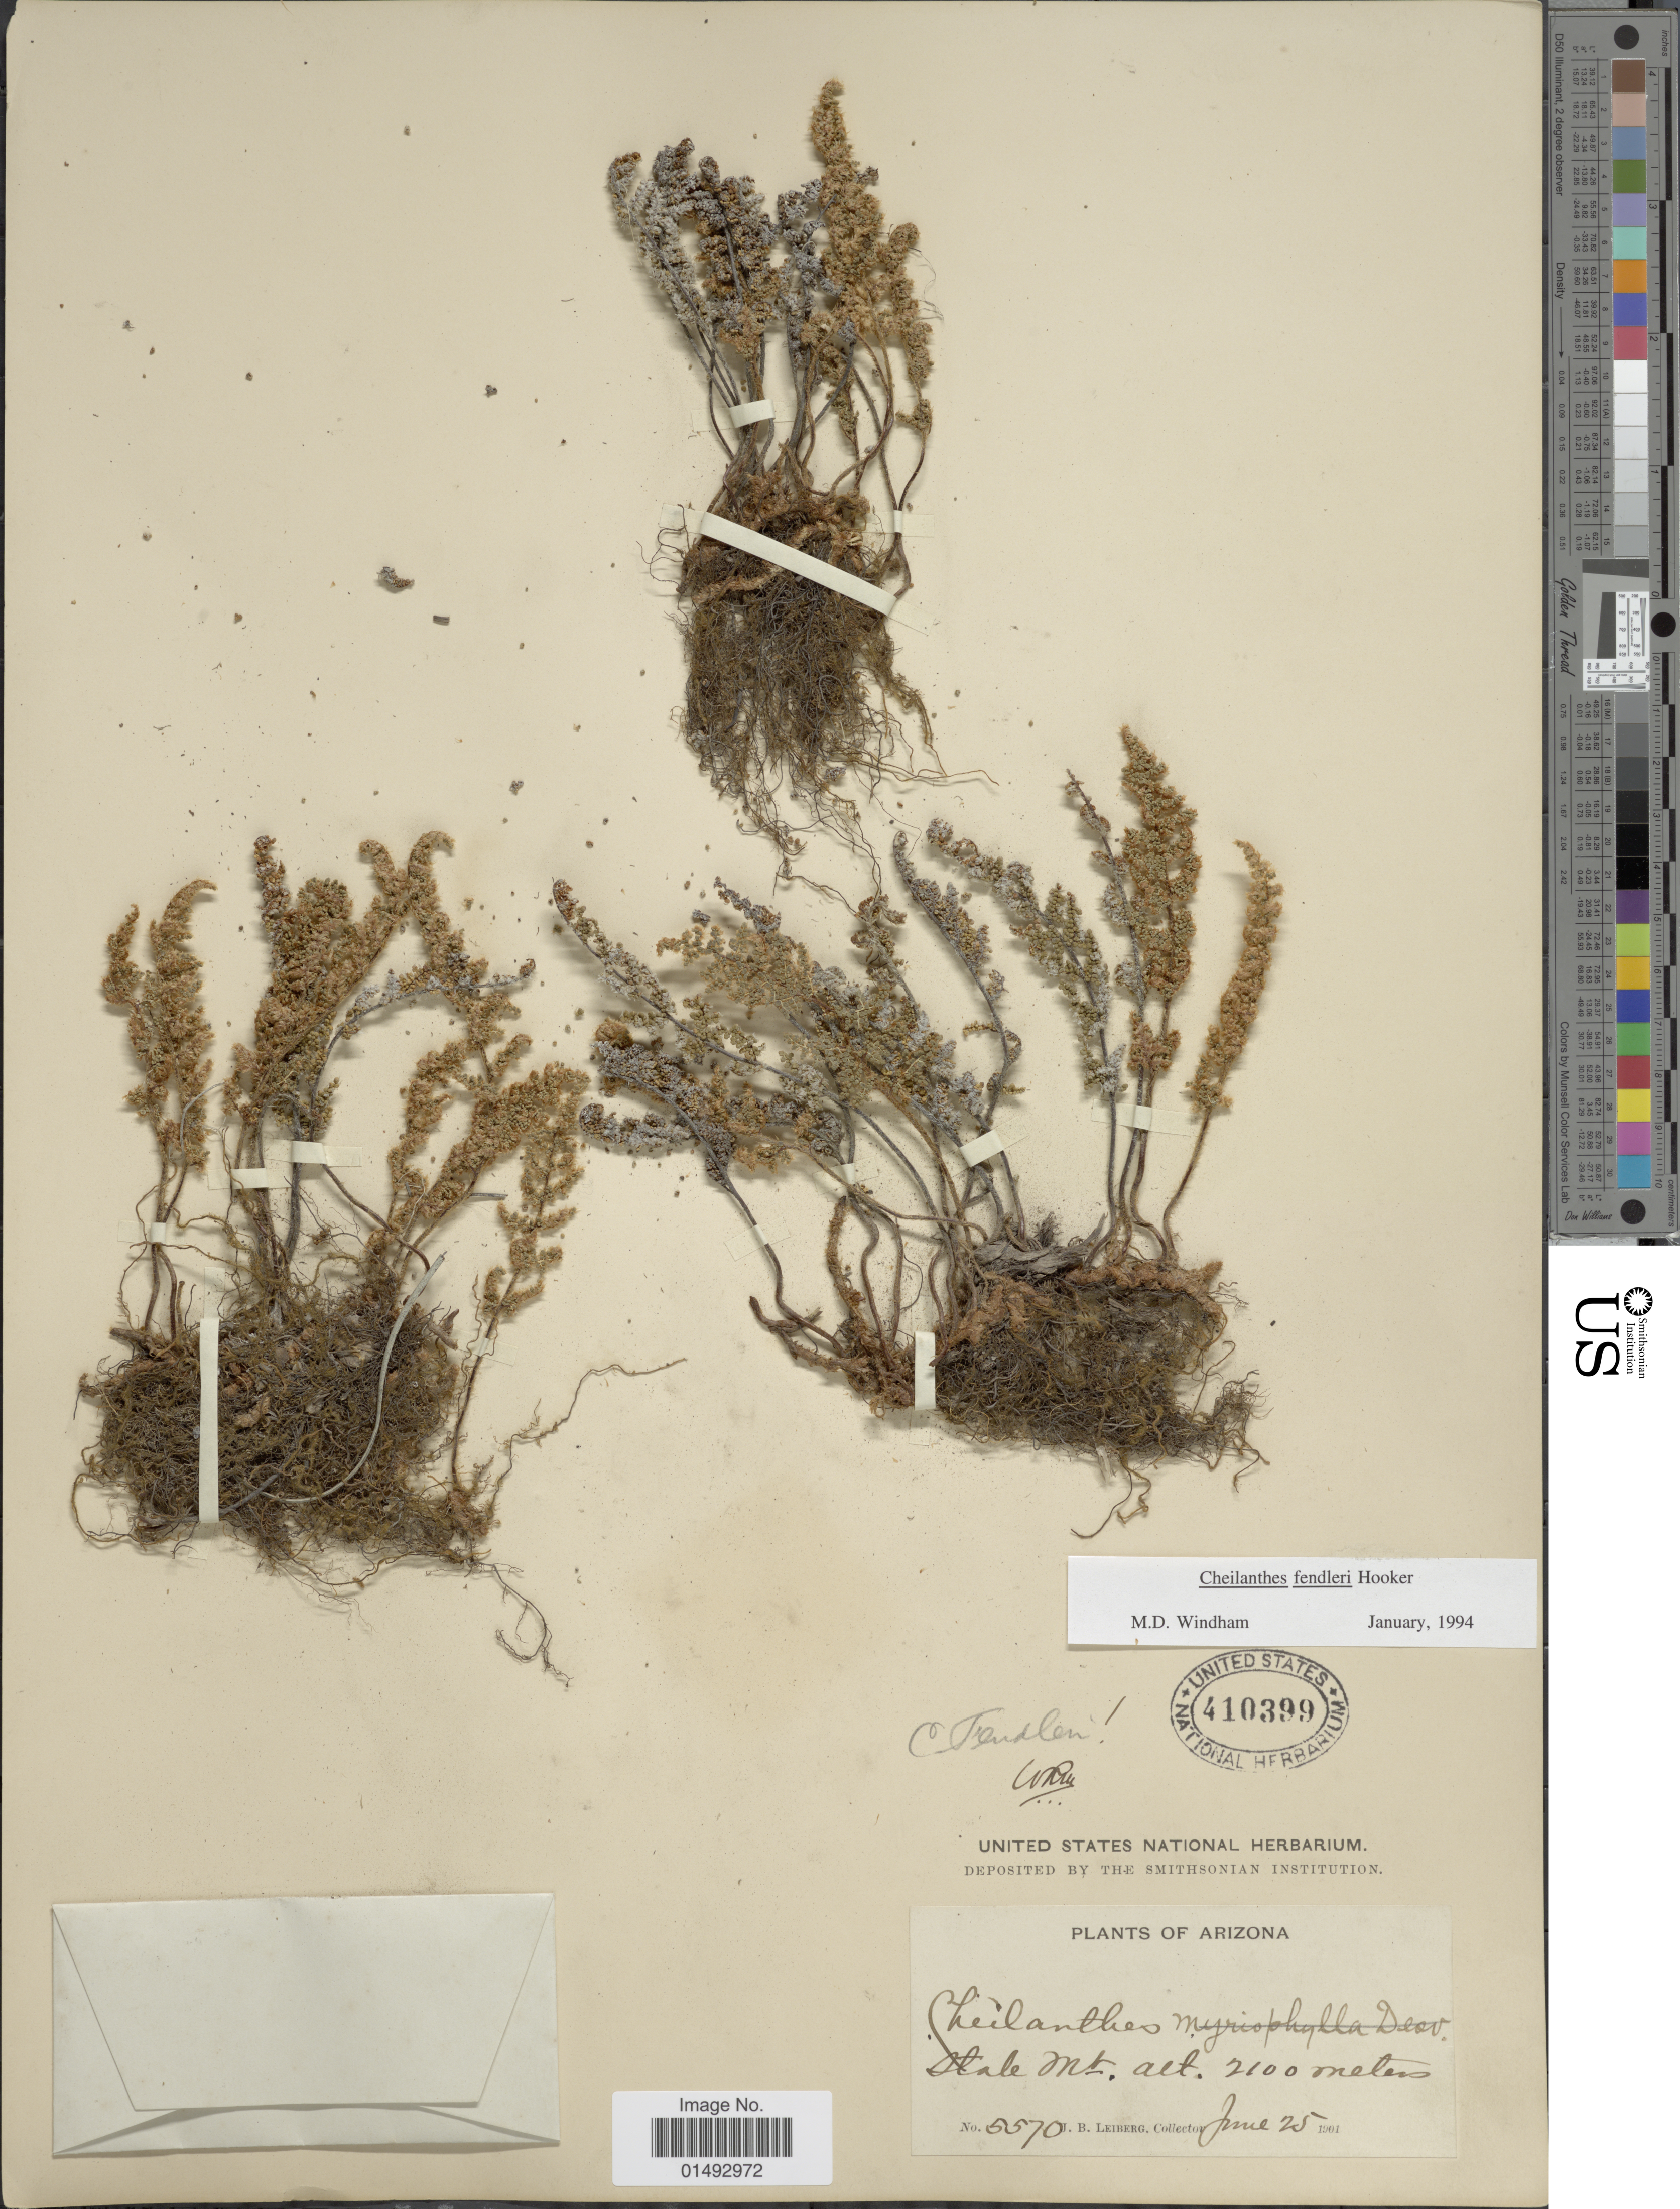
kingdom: Plantae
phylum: Tracheophyta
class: Polypodiopsida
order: Polypodiales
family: Pteridaceae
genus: Myriopteris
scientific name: Myriopteris fendleri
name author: (Hook.) E. Fourn.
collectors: J. B. Leiberg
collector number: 5570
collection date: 1901-06-25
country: United States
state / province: Arizona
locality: Stale <t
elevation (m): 2100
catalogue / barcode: US 410399